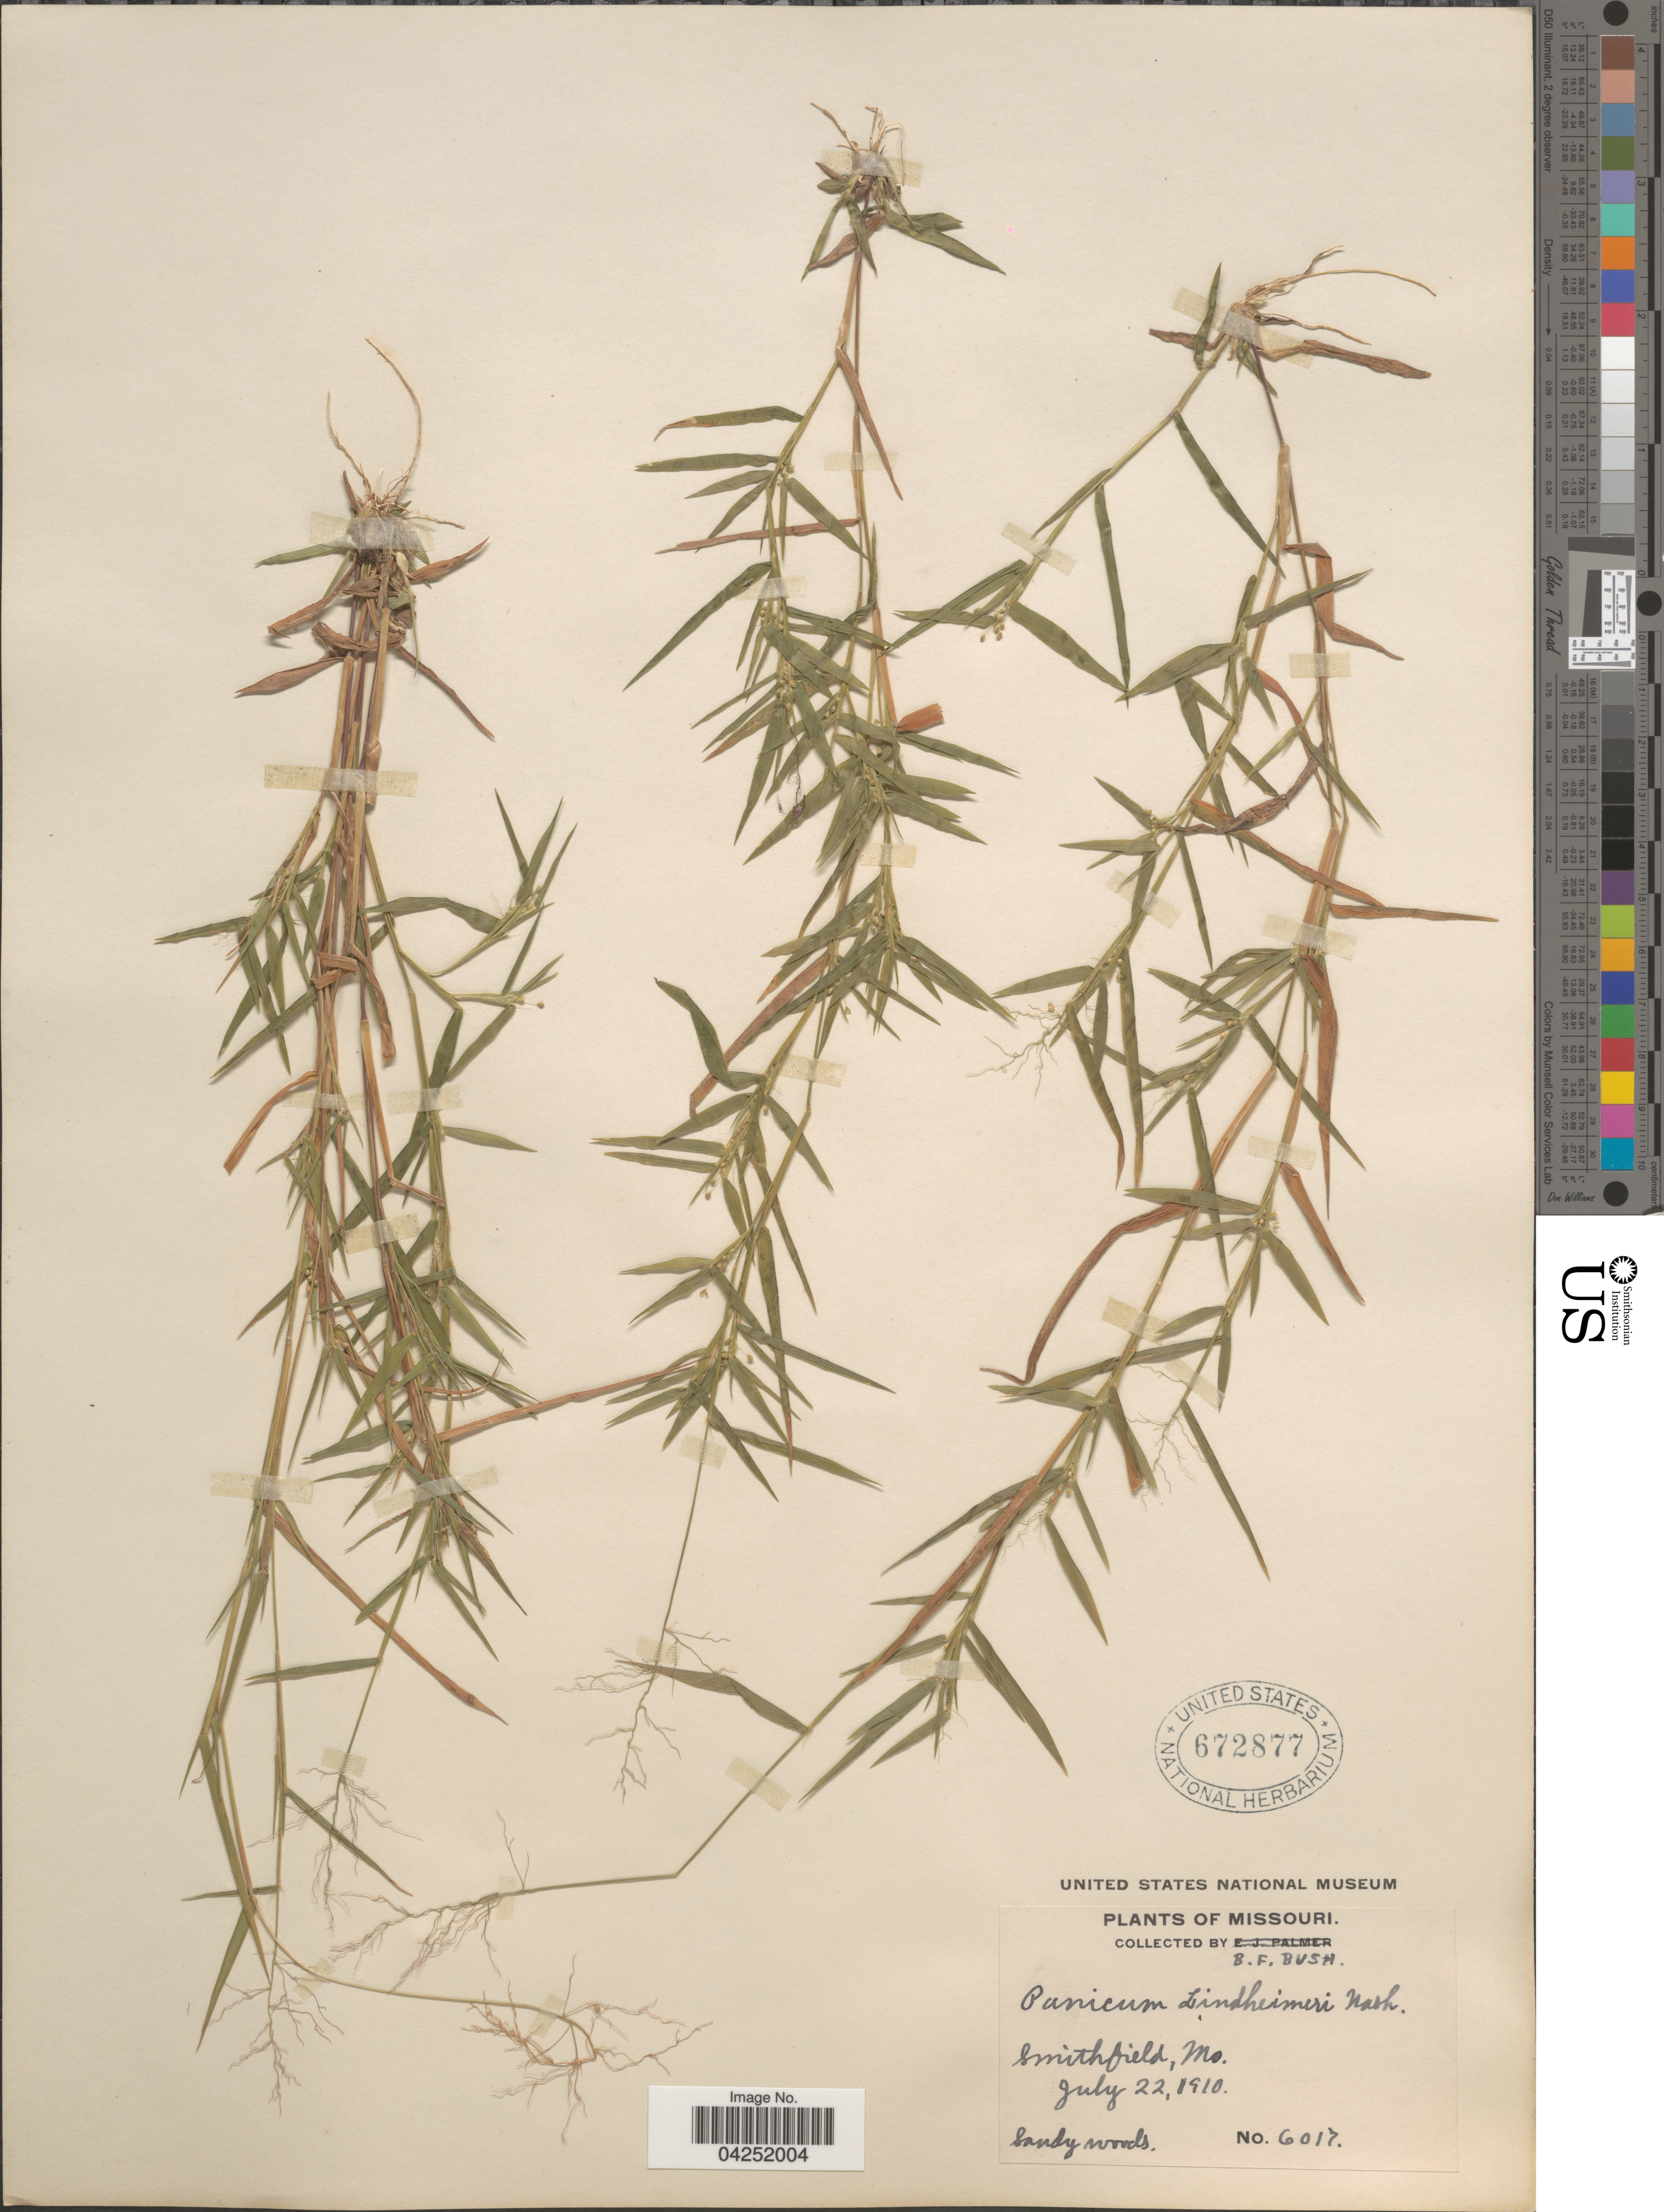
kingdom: Plantae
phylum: Tracheophyta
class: Liliopsida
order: Poales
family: Poaceae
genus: Dichanthelium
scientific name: Dichanthelium acuminatum var. lindheimeri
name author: (Nash) Gould & C.A. Clark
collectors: B. F. Bush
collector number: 6017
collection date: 1910-07-22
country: United States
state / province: Missouri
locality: Smithfield.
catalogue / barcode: US 672877